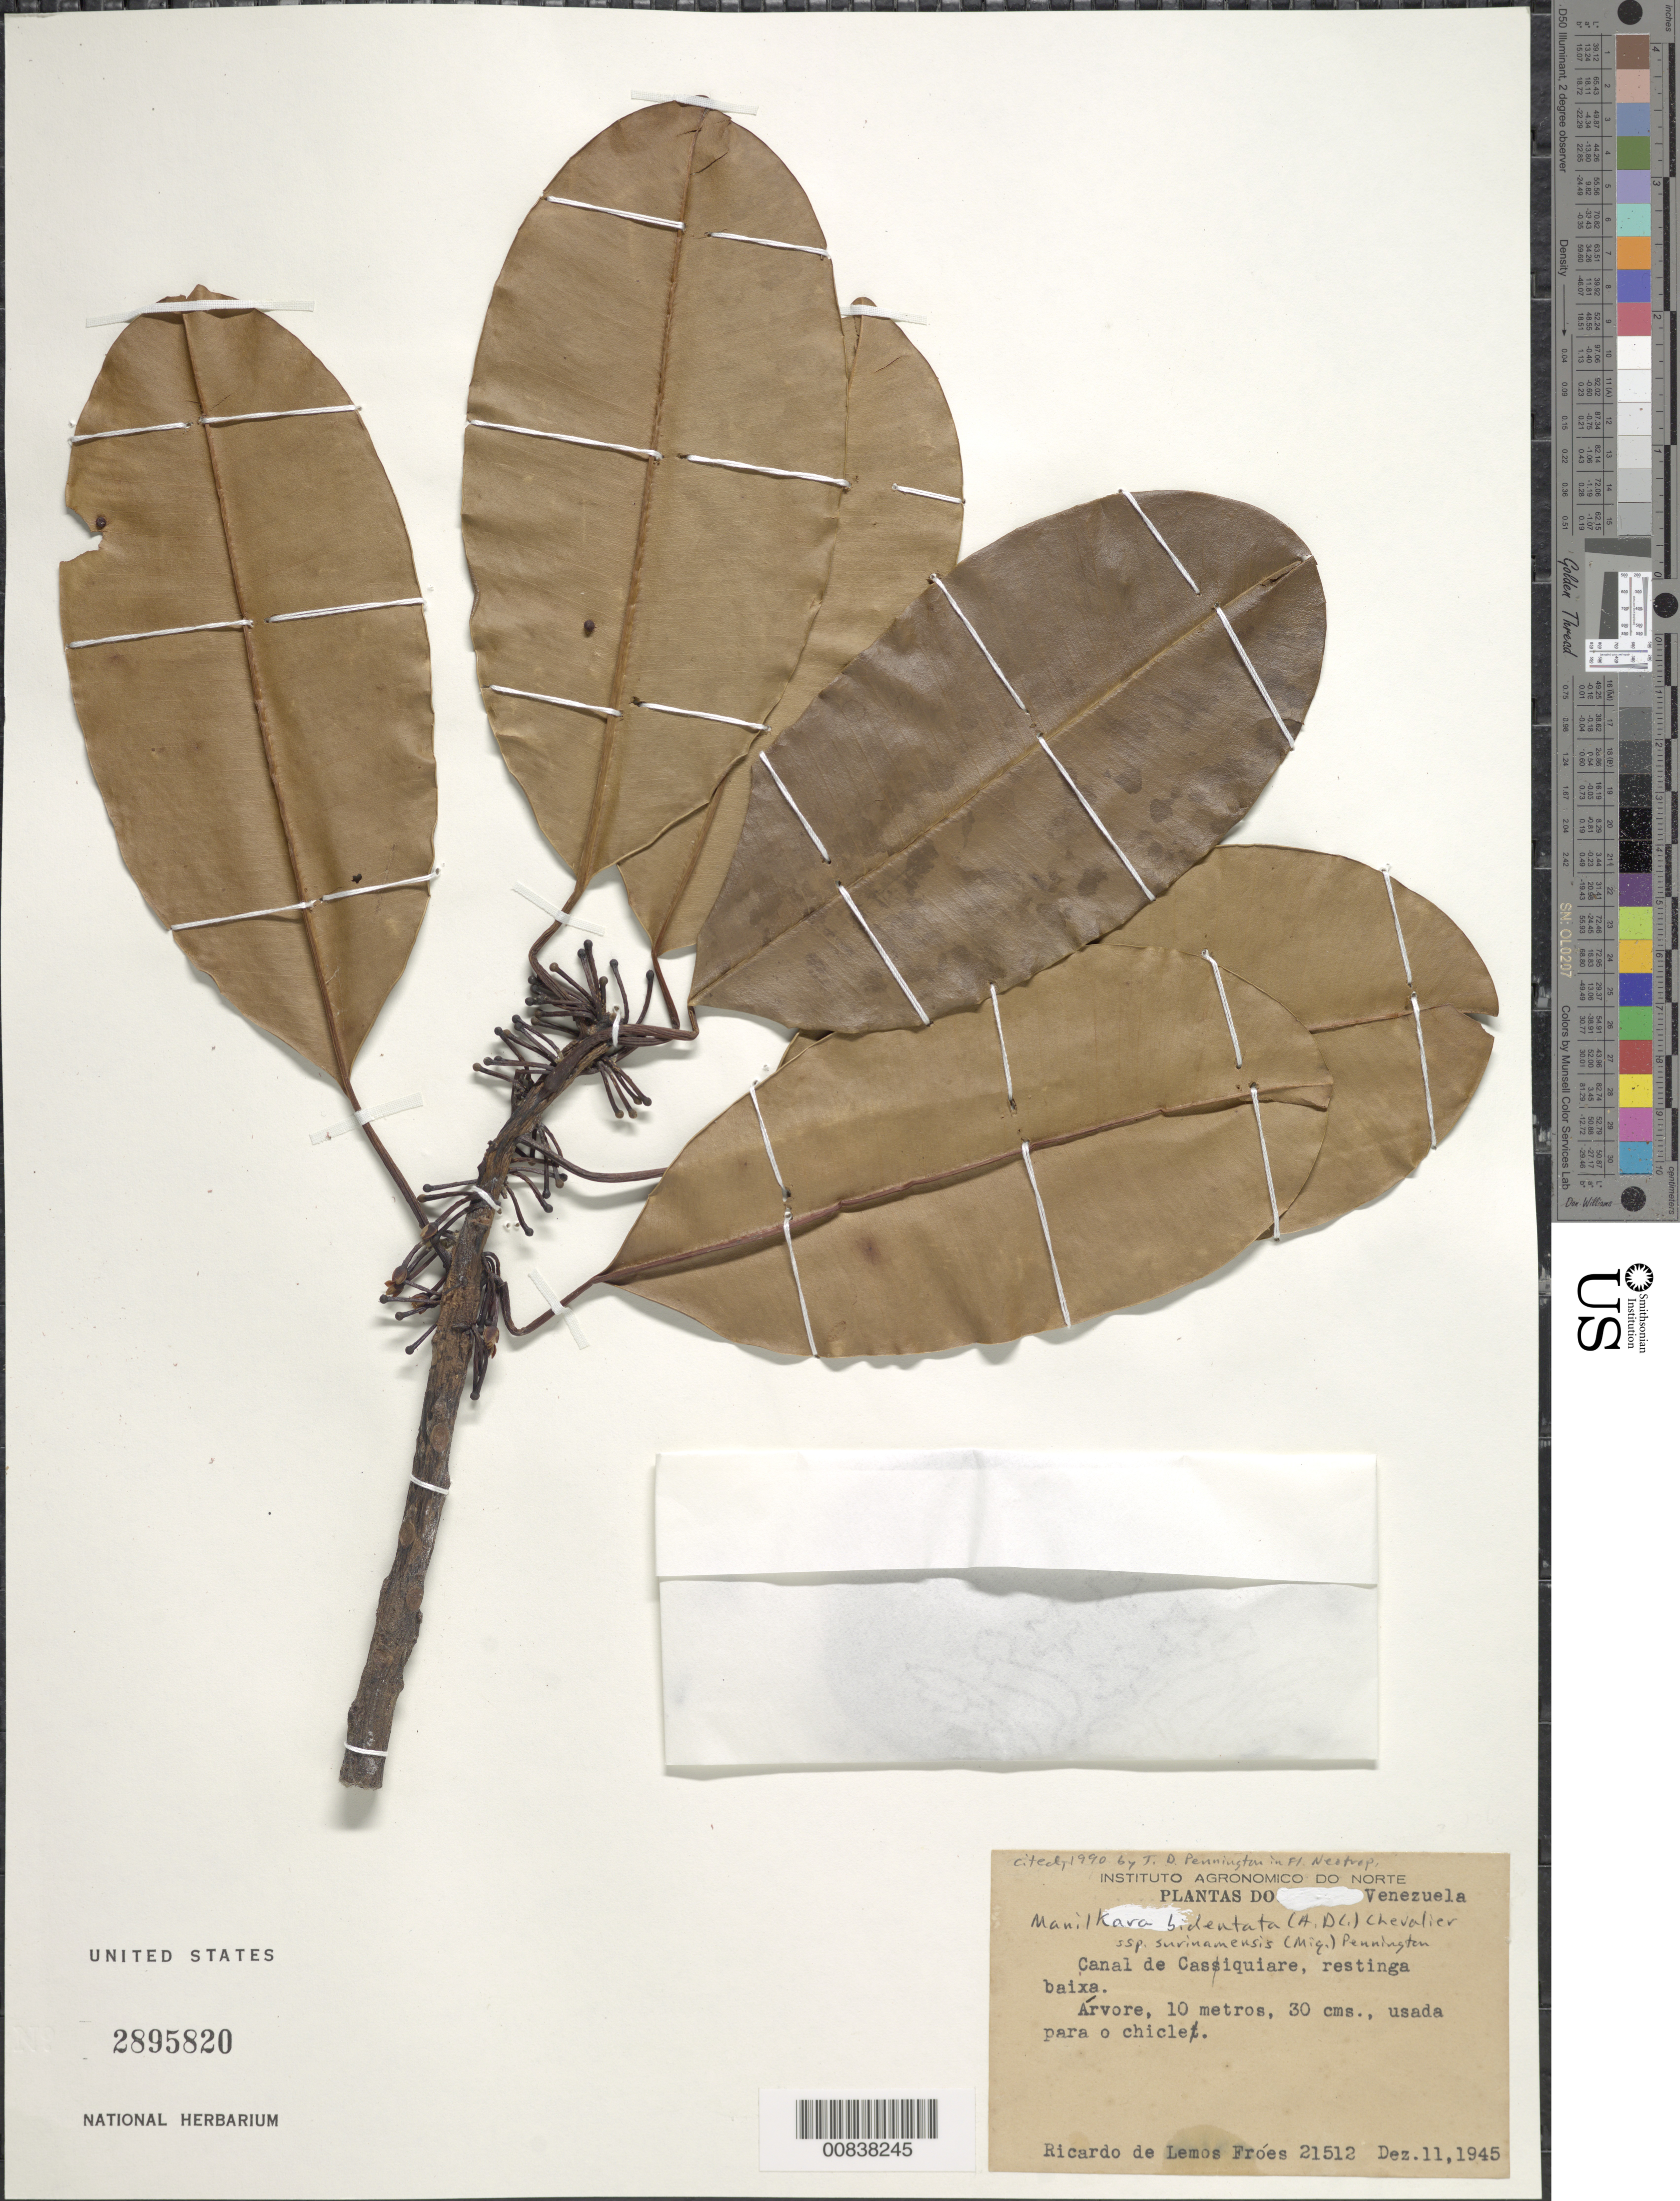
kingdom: Plantae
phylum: Tracheophyta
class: Magnoliopsida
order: Ericales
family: Sapotaceae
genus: Manilkara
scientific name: Manilkara bidentata subsp. surinamensis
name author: (Miq.) T.D. Penn.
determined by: Pennington, T. D., (K)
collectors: R. L. Fróes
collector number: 21512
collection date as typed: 11-Dec-45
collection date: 1945-12-11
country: Venezuela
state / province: Amazonas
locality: Canal de Cassiquiare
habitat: Restinga baixa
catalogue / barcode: US 2895820